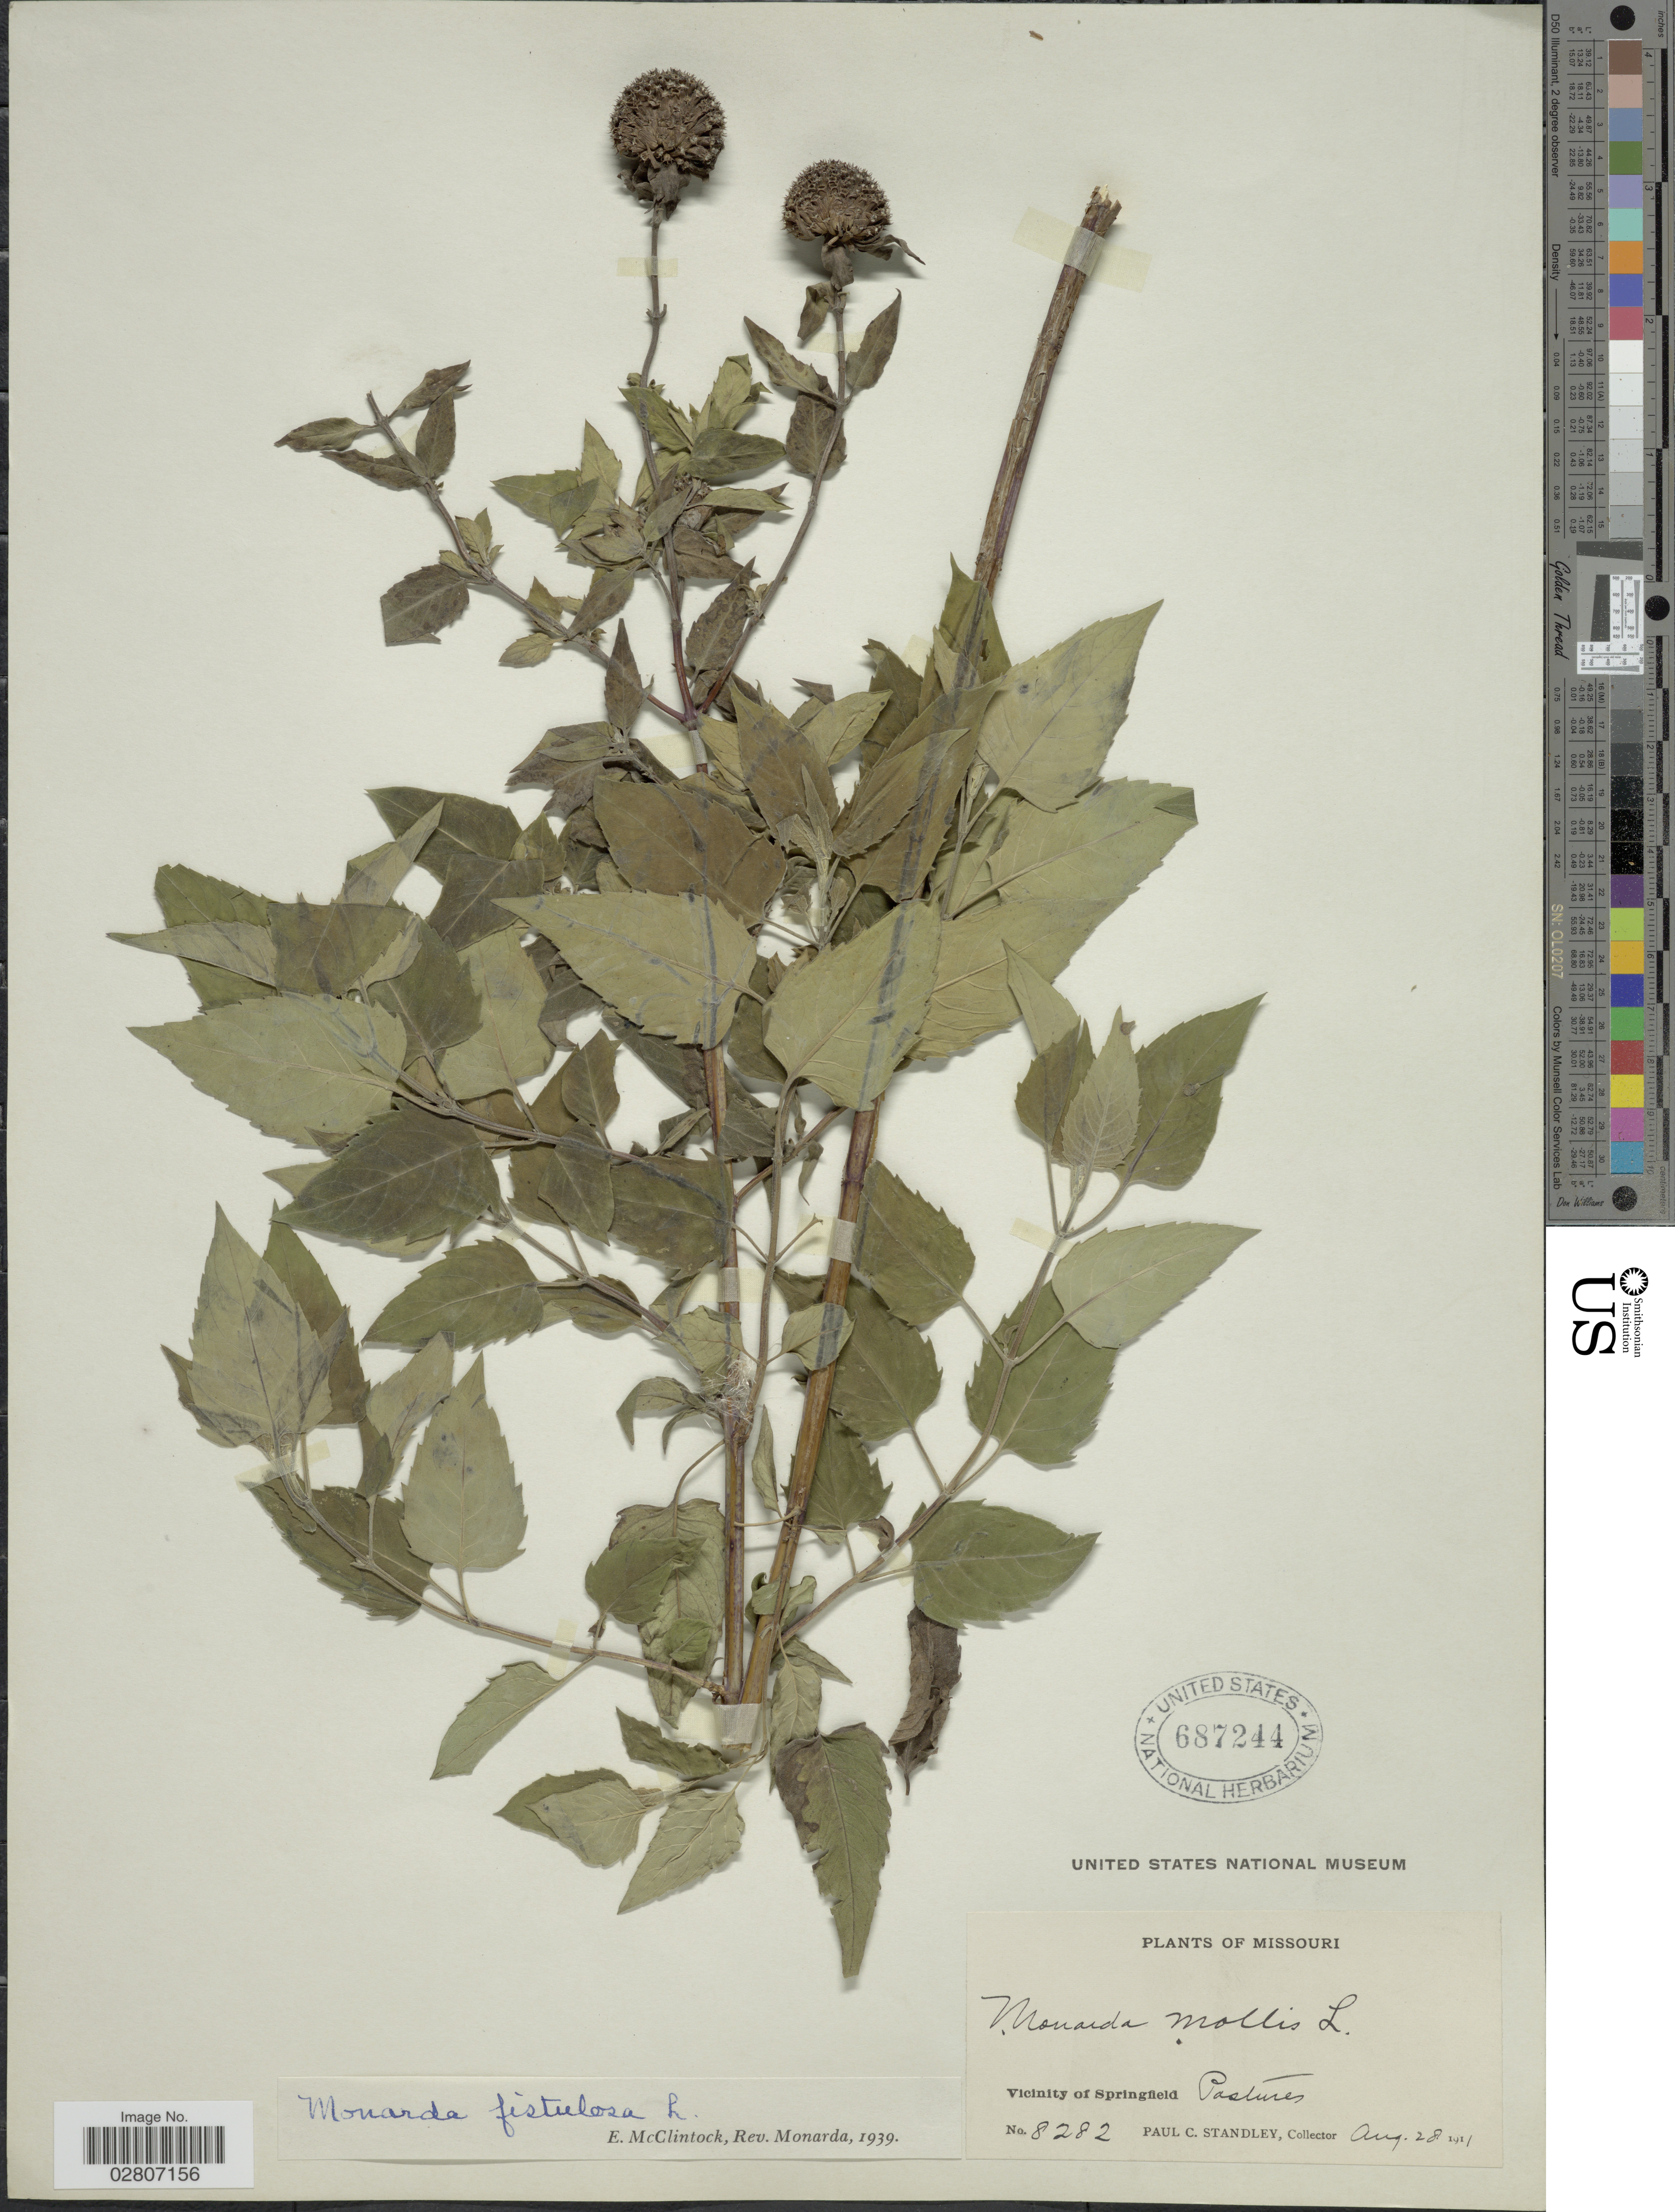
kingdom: Plantae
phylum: Tracheophyta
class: Magnoliopsida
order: Lamiales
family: Lamiaceae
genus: Monarda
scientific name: Monarda fistulosa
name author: L.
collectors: P. C. Standley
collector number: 8282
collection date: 1911-08-28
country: United States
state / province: Missouri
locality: Vicinity of Springfield Pastures.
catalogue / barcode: US 687244